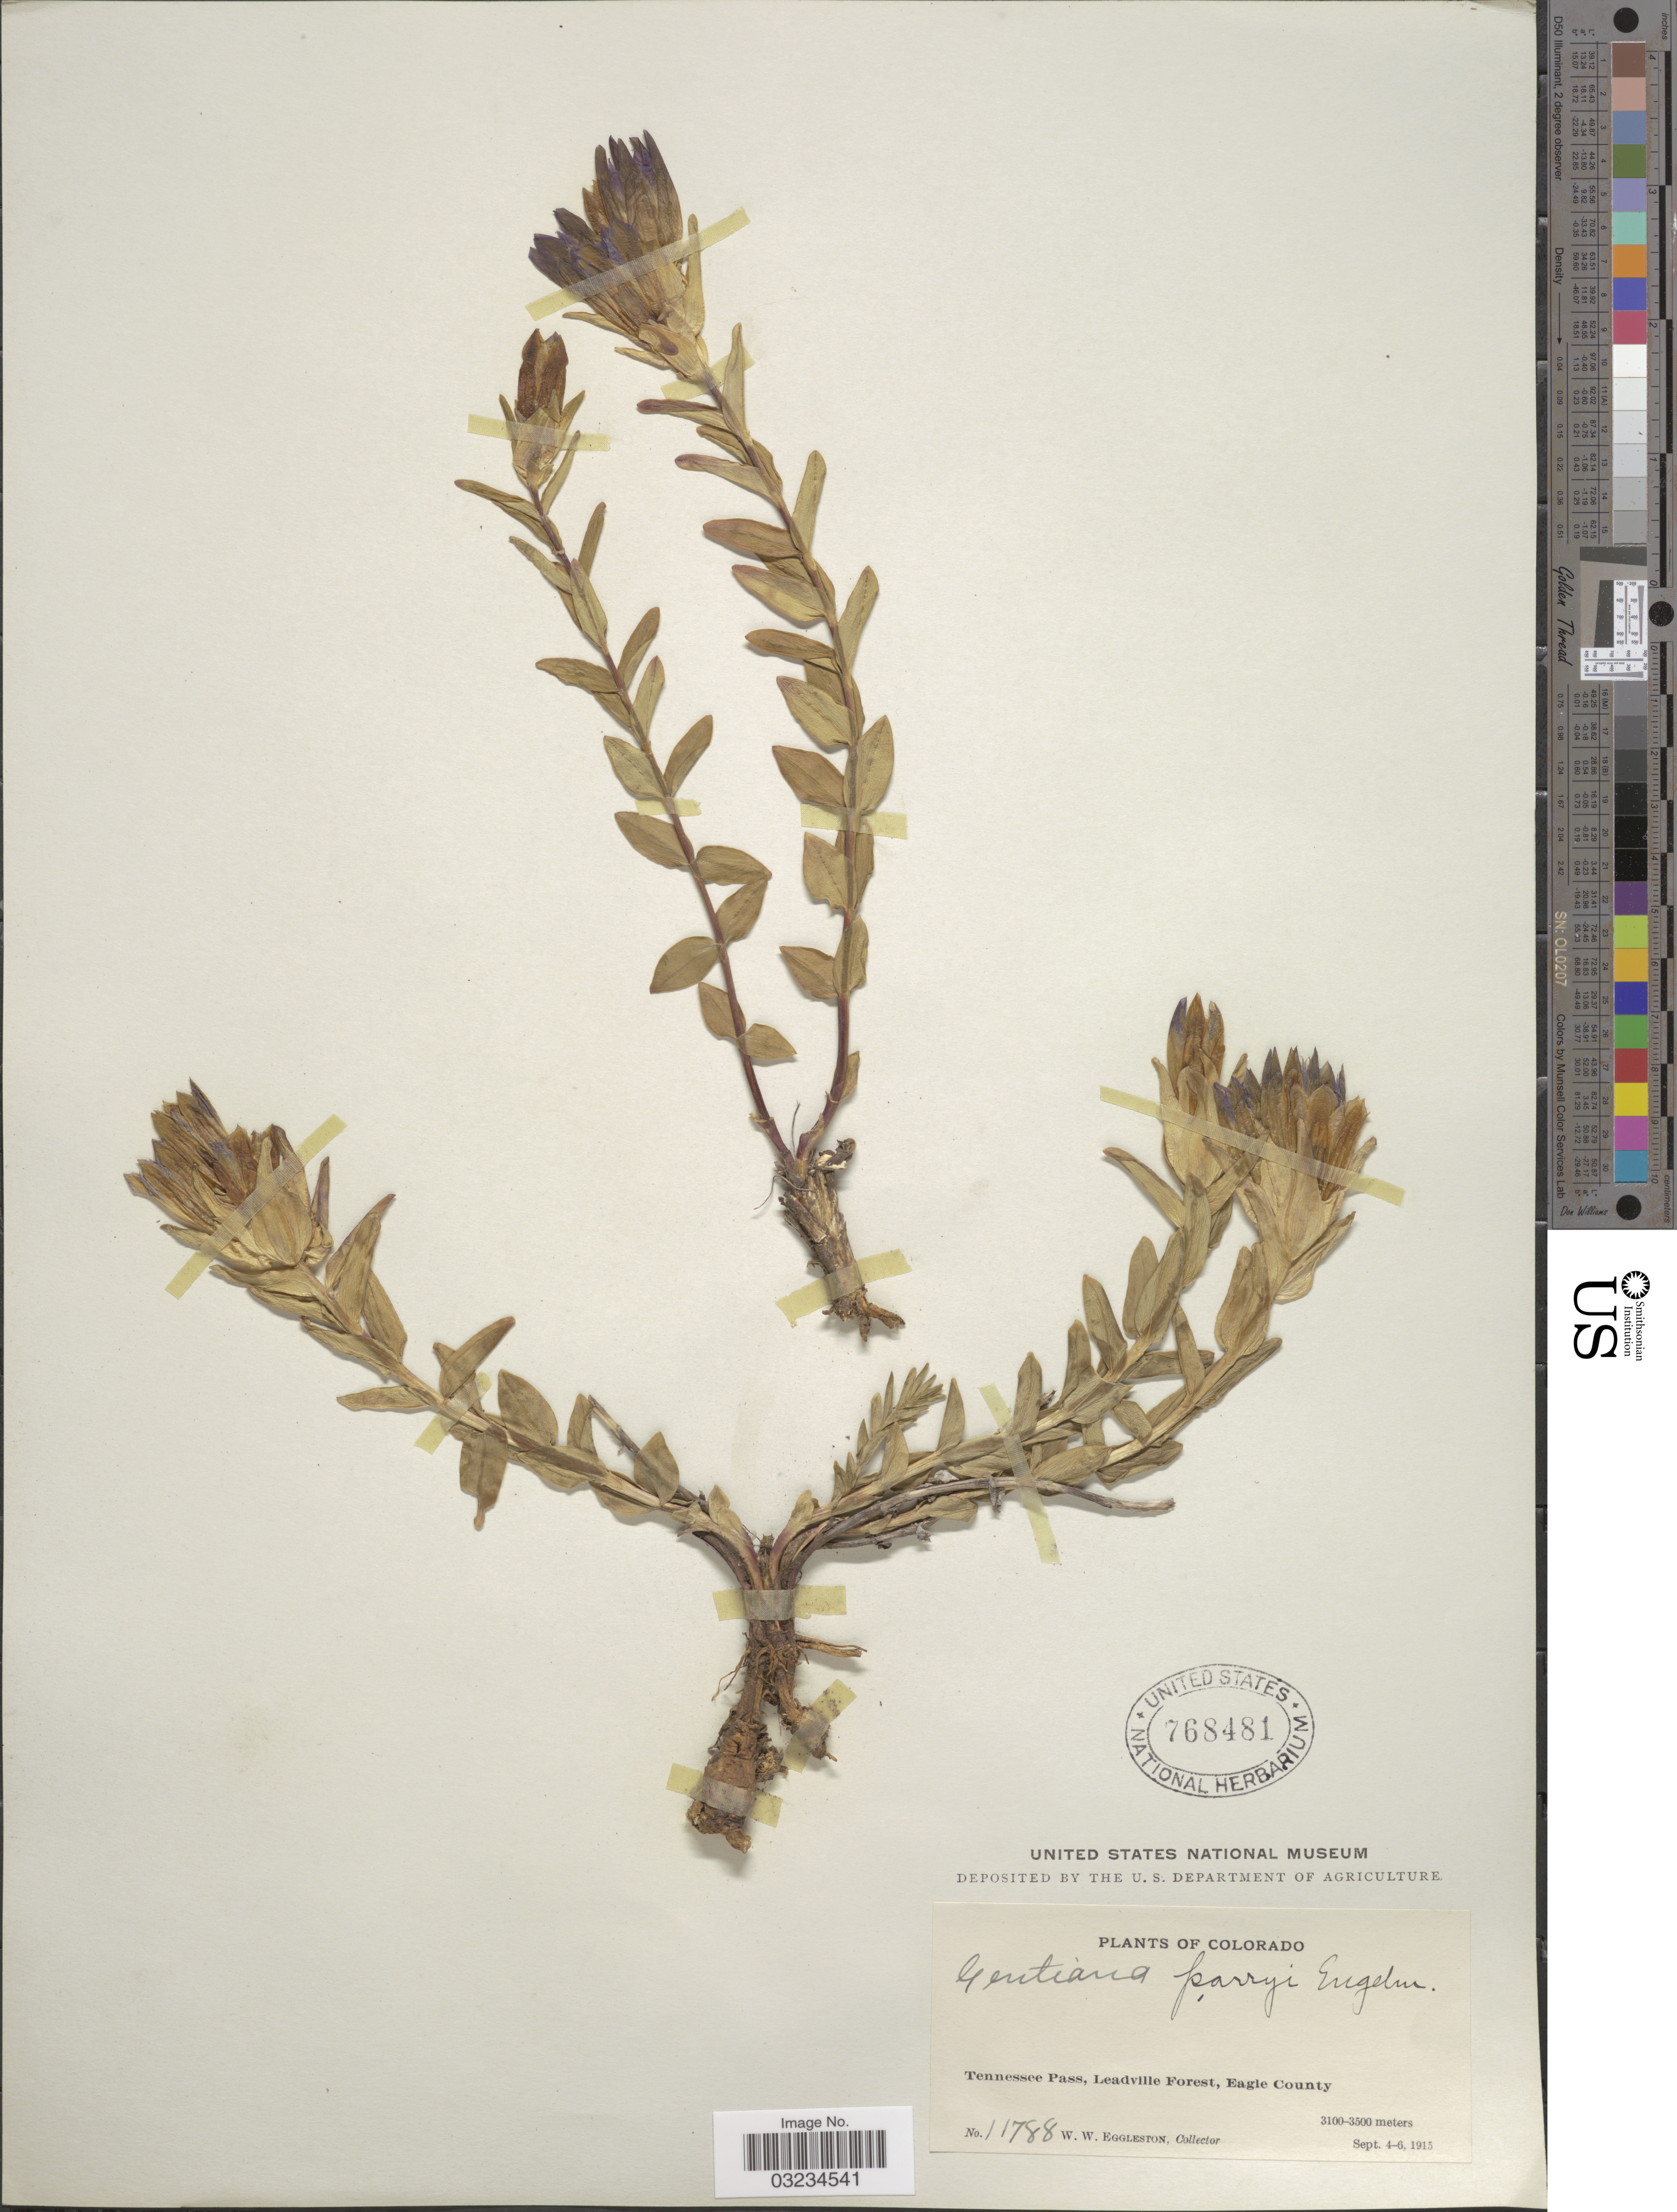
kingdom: Plantae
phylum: Tracheophyta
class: Magnoliopsida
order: Gentianales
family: Gentianaceae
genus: Gentiana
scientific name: Gentiana parryi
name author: Engelm.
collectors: W. W. Eggleston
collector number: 11788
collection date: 1915-09-04/1915-09-06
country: United States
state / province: Colorado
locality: Tennessee Pass, Leadville Forest, Eagle County.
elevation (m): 3100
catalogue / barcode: US 768481